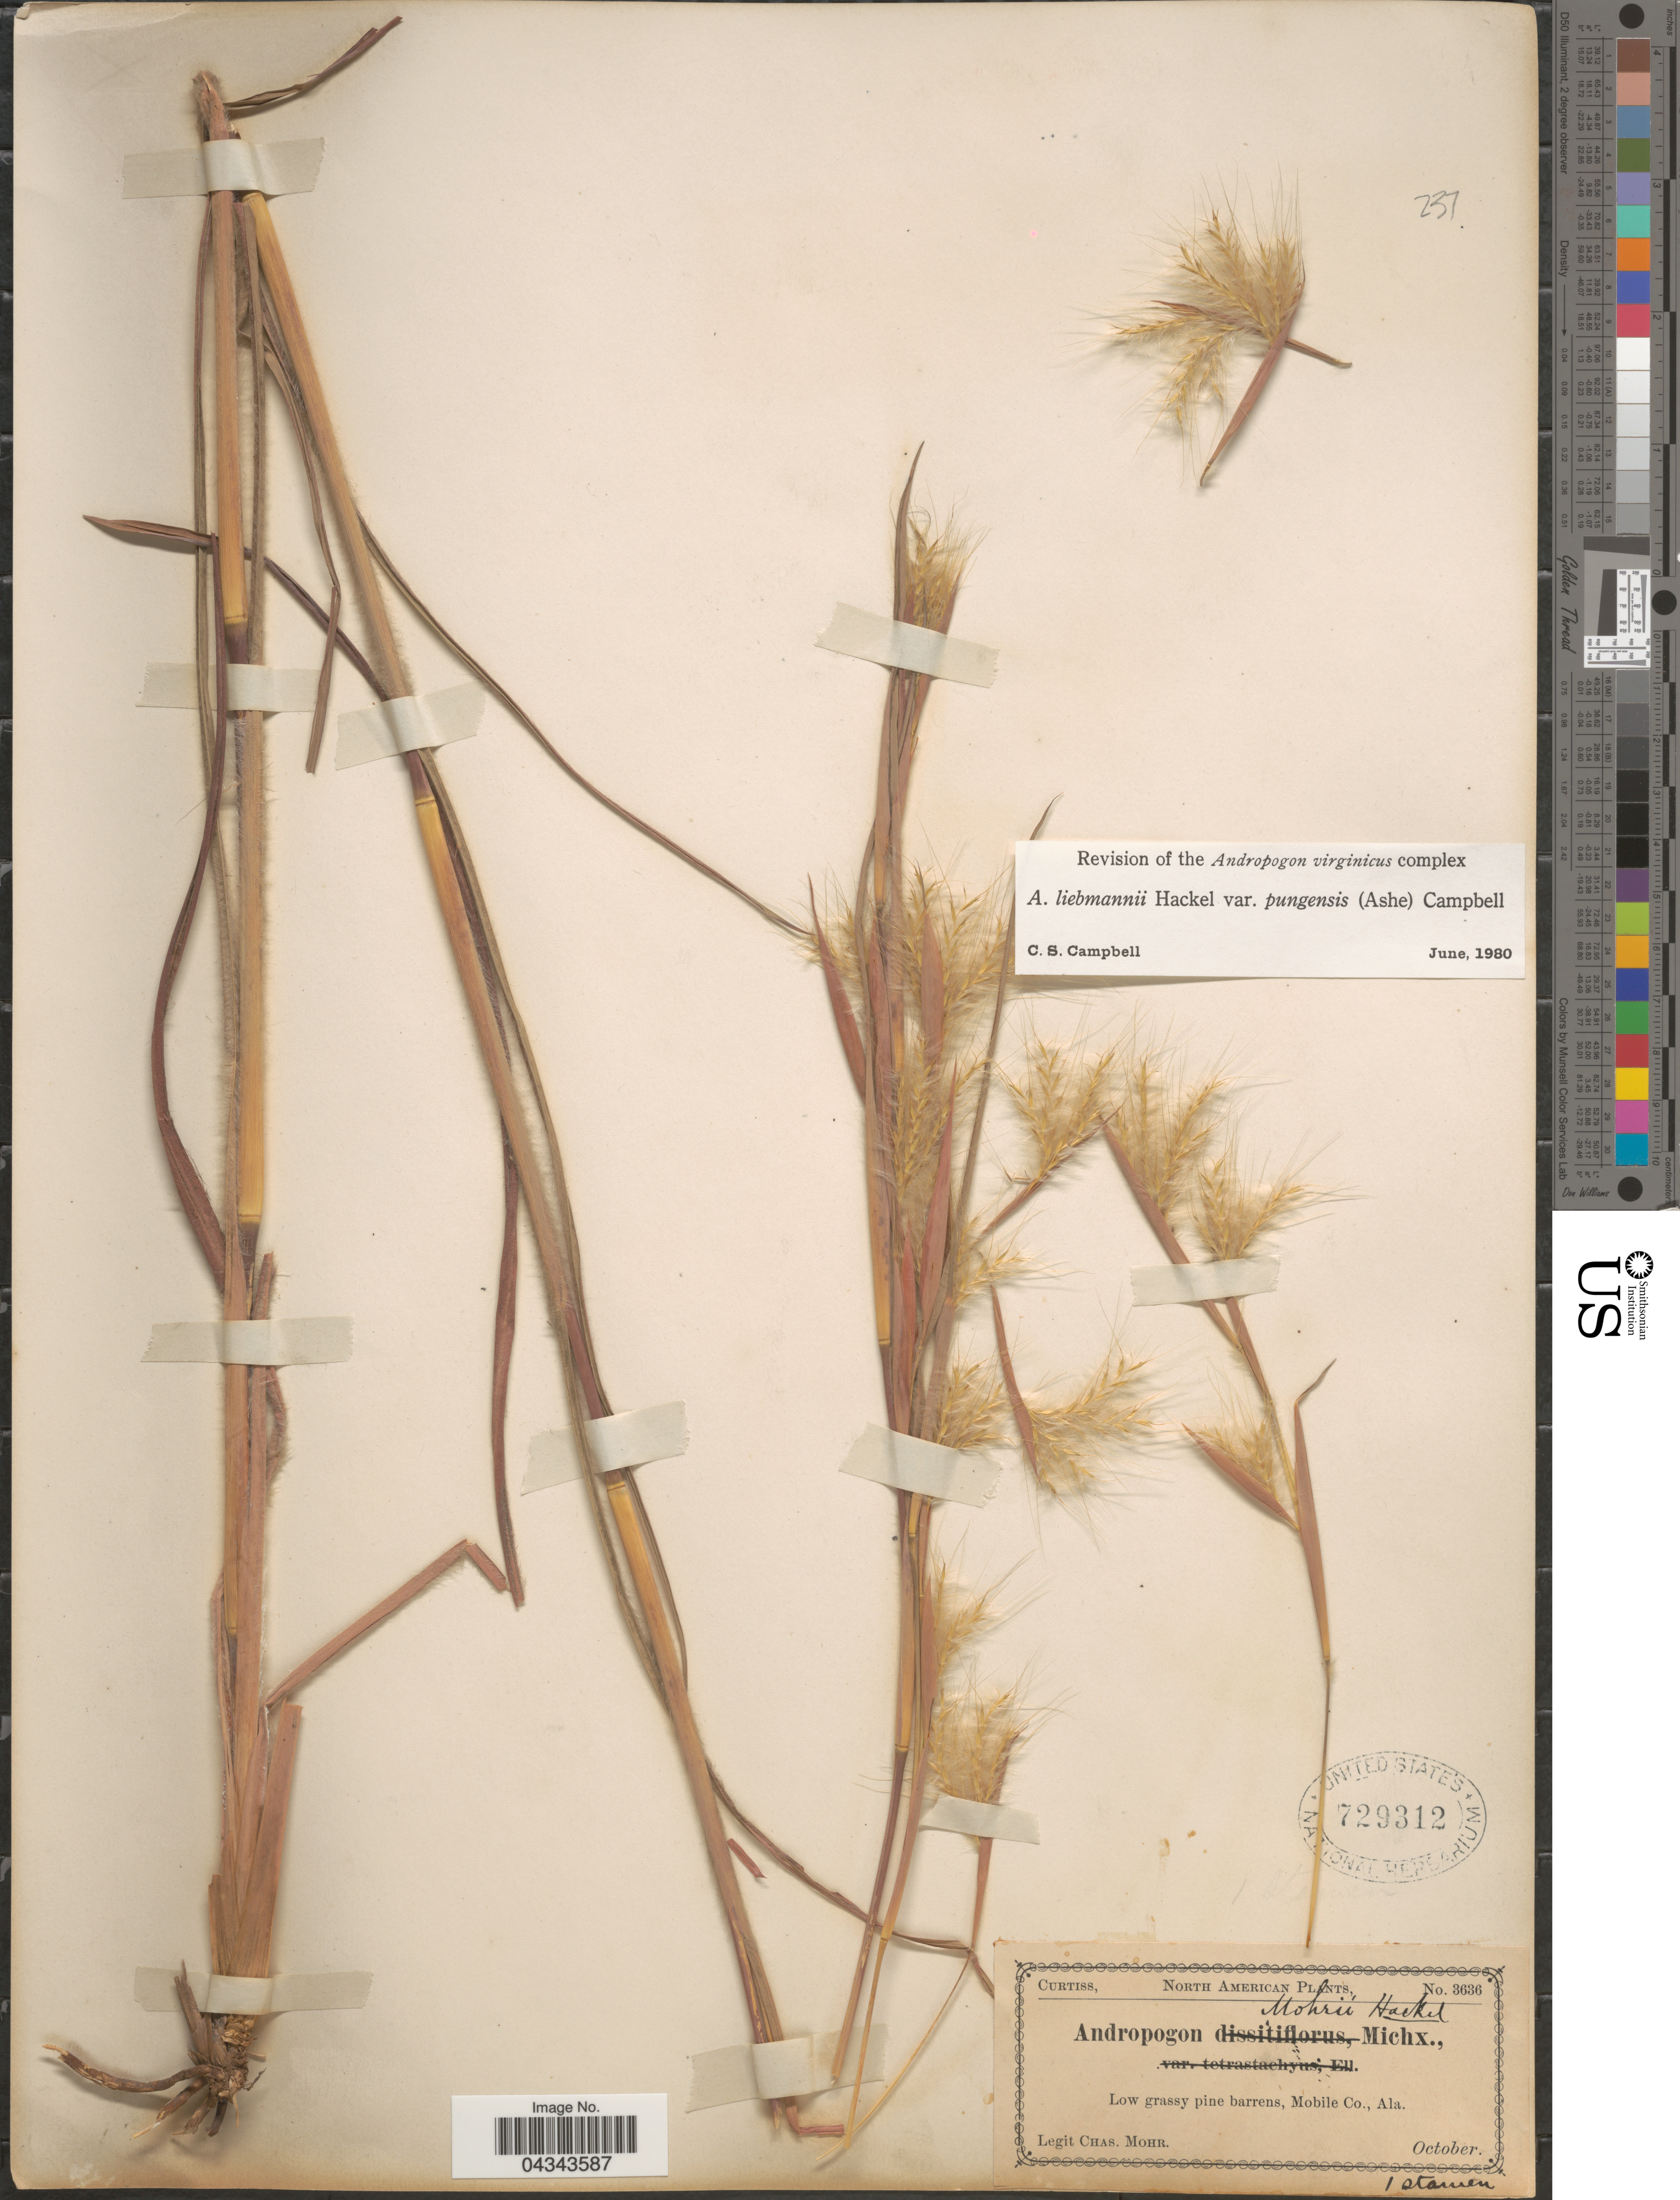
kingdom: Plantae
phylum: Tracheophyta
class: Liliopsida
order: Poales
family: Poaceae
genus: Andropogon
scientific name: Andropogon liebmannii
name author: Hack.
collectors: Mohr, C. T. (herbarium)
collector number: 3636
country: United States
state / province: Alabama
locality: Low grassy pine barrens, Mobile Co.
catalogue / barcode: US 729312